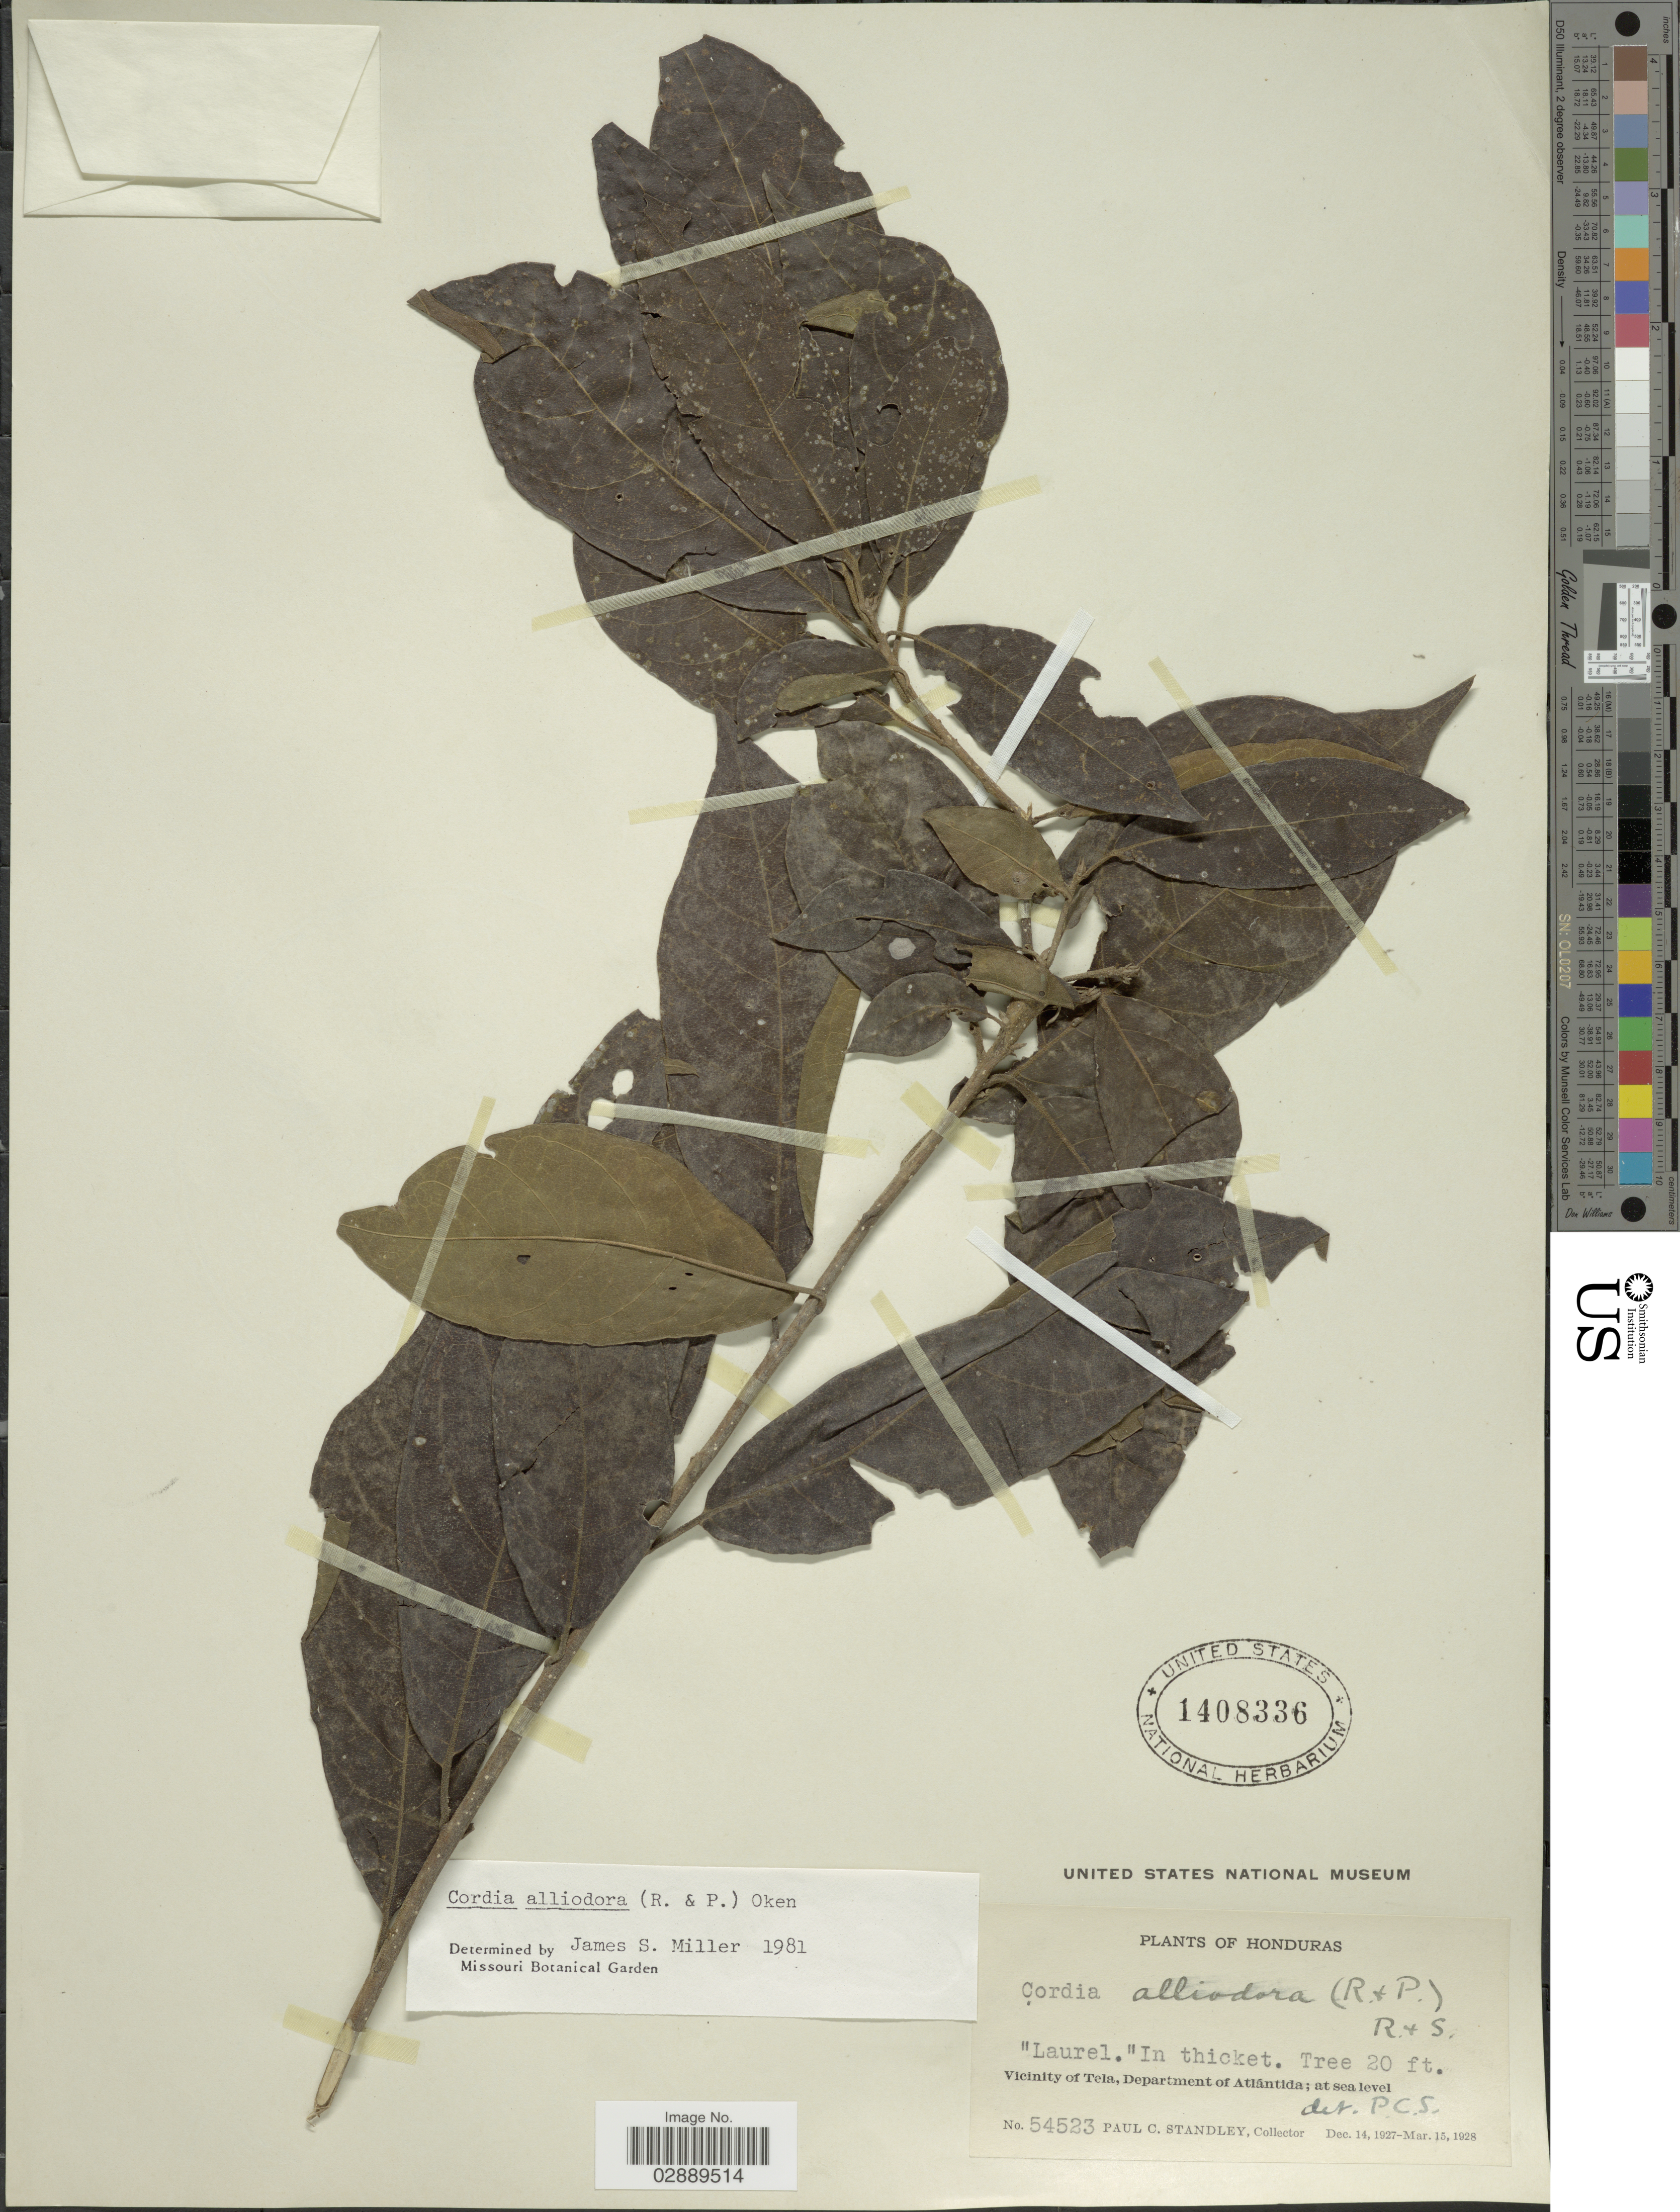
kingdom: Plantae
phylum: Tracheophyta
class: Magnoliopsida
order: Boraginales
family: Cordiaceae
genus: Cordia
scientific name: Cordia alliodora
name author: (Ruiz & Pav.) Oken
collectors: P. C. Standley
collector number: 54523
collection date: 1927-12-14/1928-03-15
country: Honduras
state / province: Atlántida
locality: Vicinity of Tela, Department of Atlántida.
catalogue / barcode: US 1408336